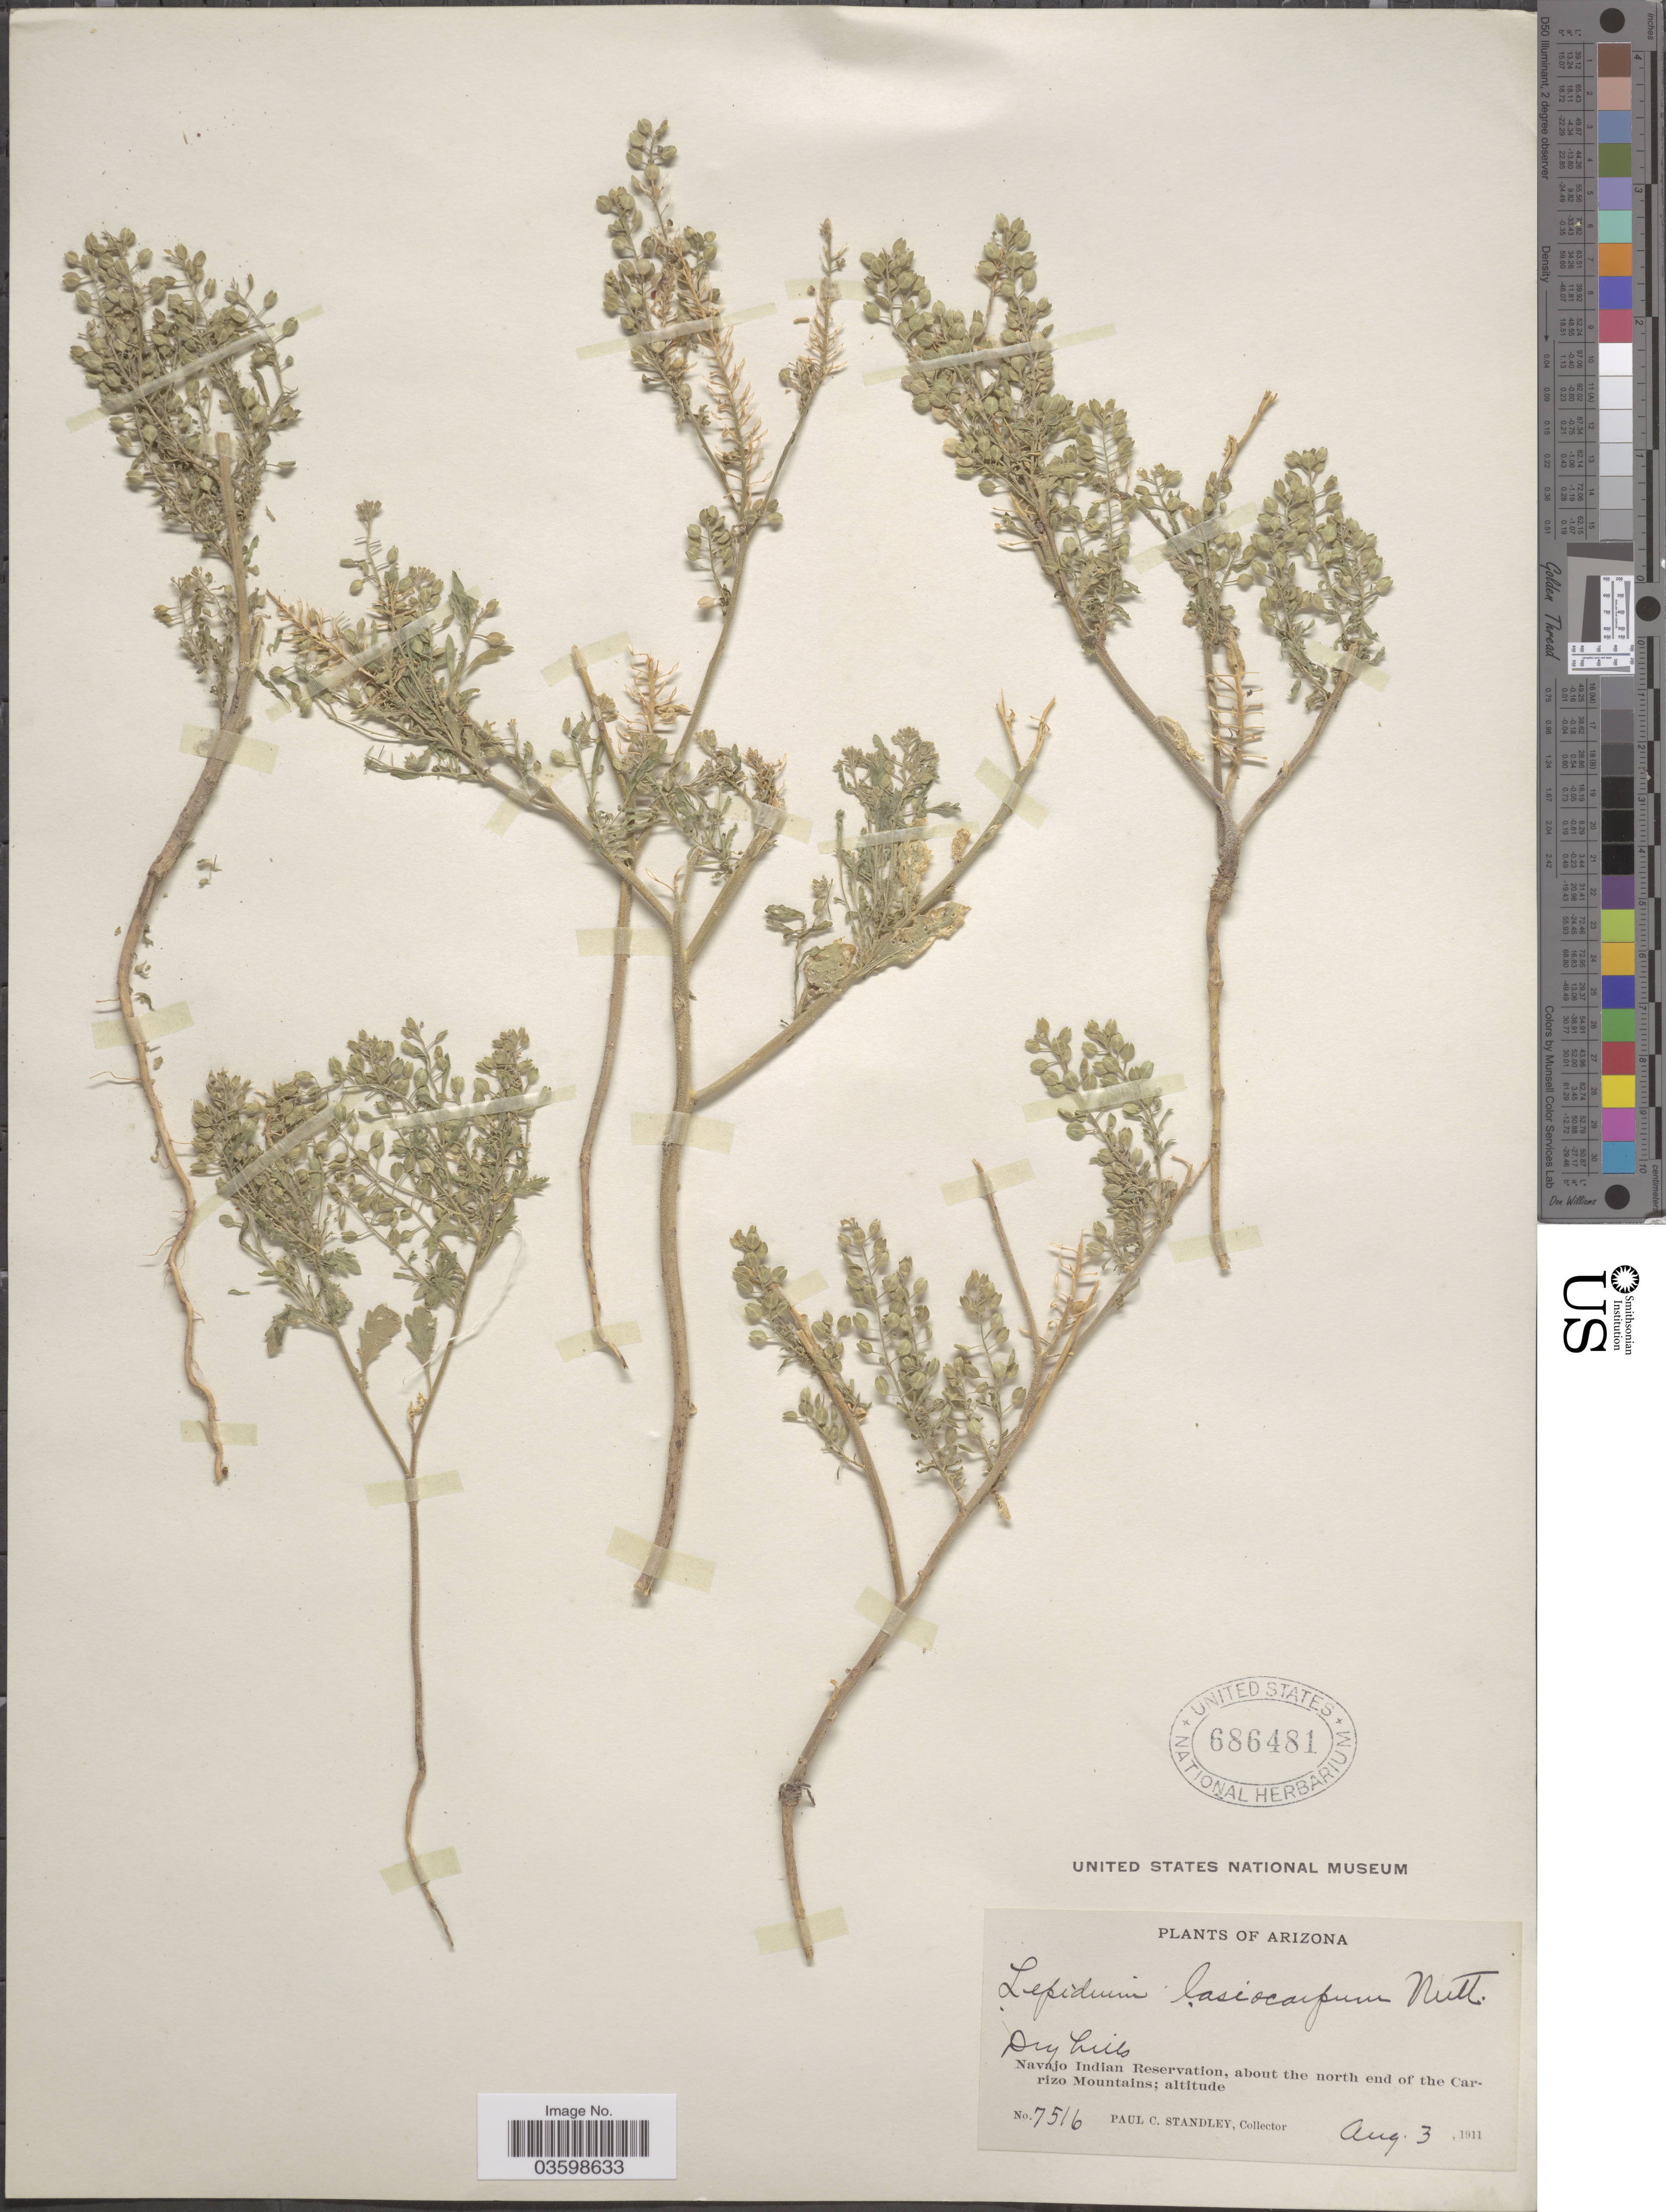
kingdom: Plantae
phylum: Tracheophyta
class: Magnoliopsida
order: Brassicales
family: Brassicaceae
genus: Lepidium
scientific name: Lepidium lasiocarpum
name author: Nutt.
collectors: P. C. Standley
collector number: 7516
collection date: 1911-08-03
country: United States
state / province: Arizona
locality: Navajo Indian Reservation, about the north end of the Carizo Mountains.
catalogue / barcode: US 686481